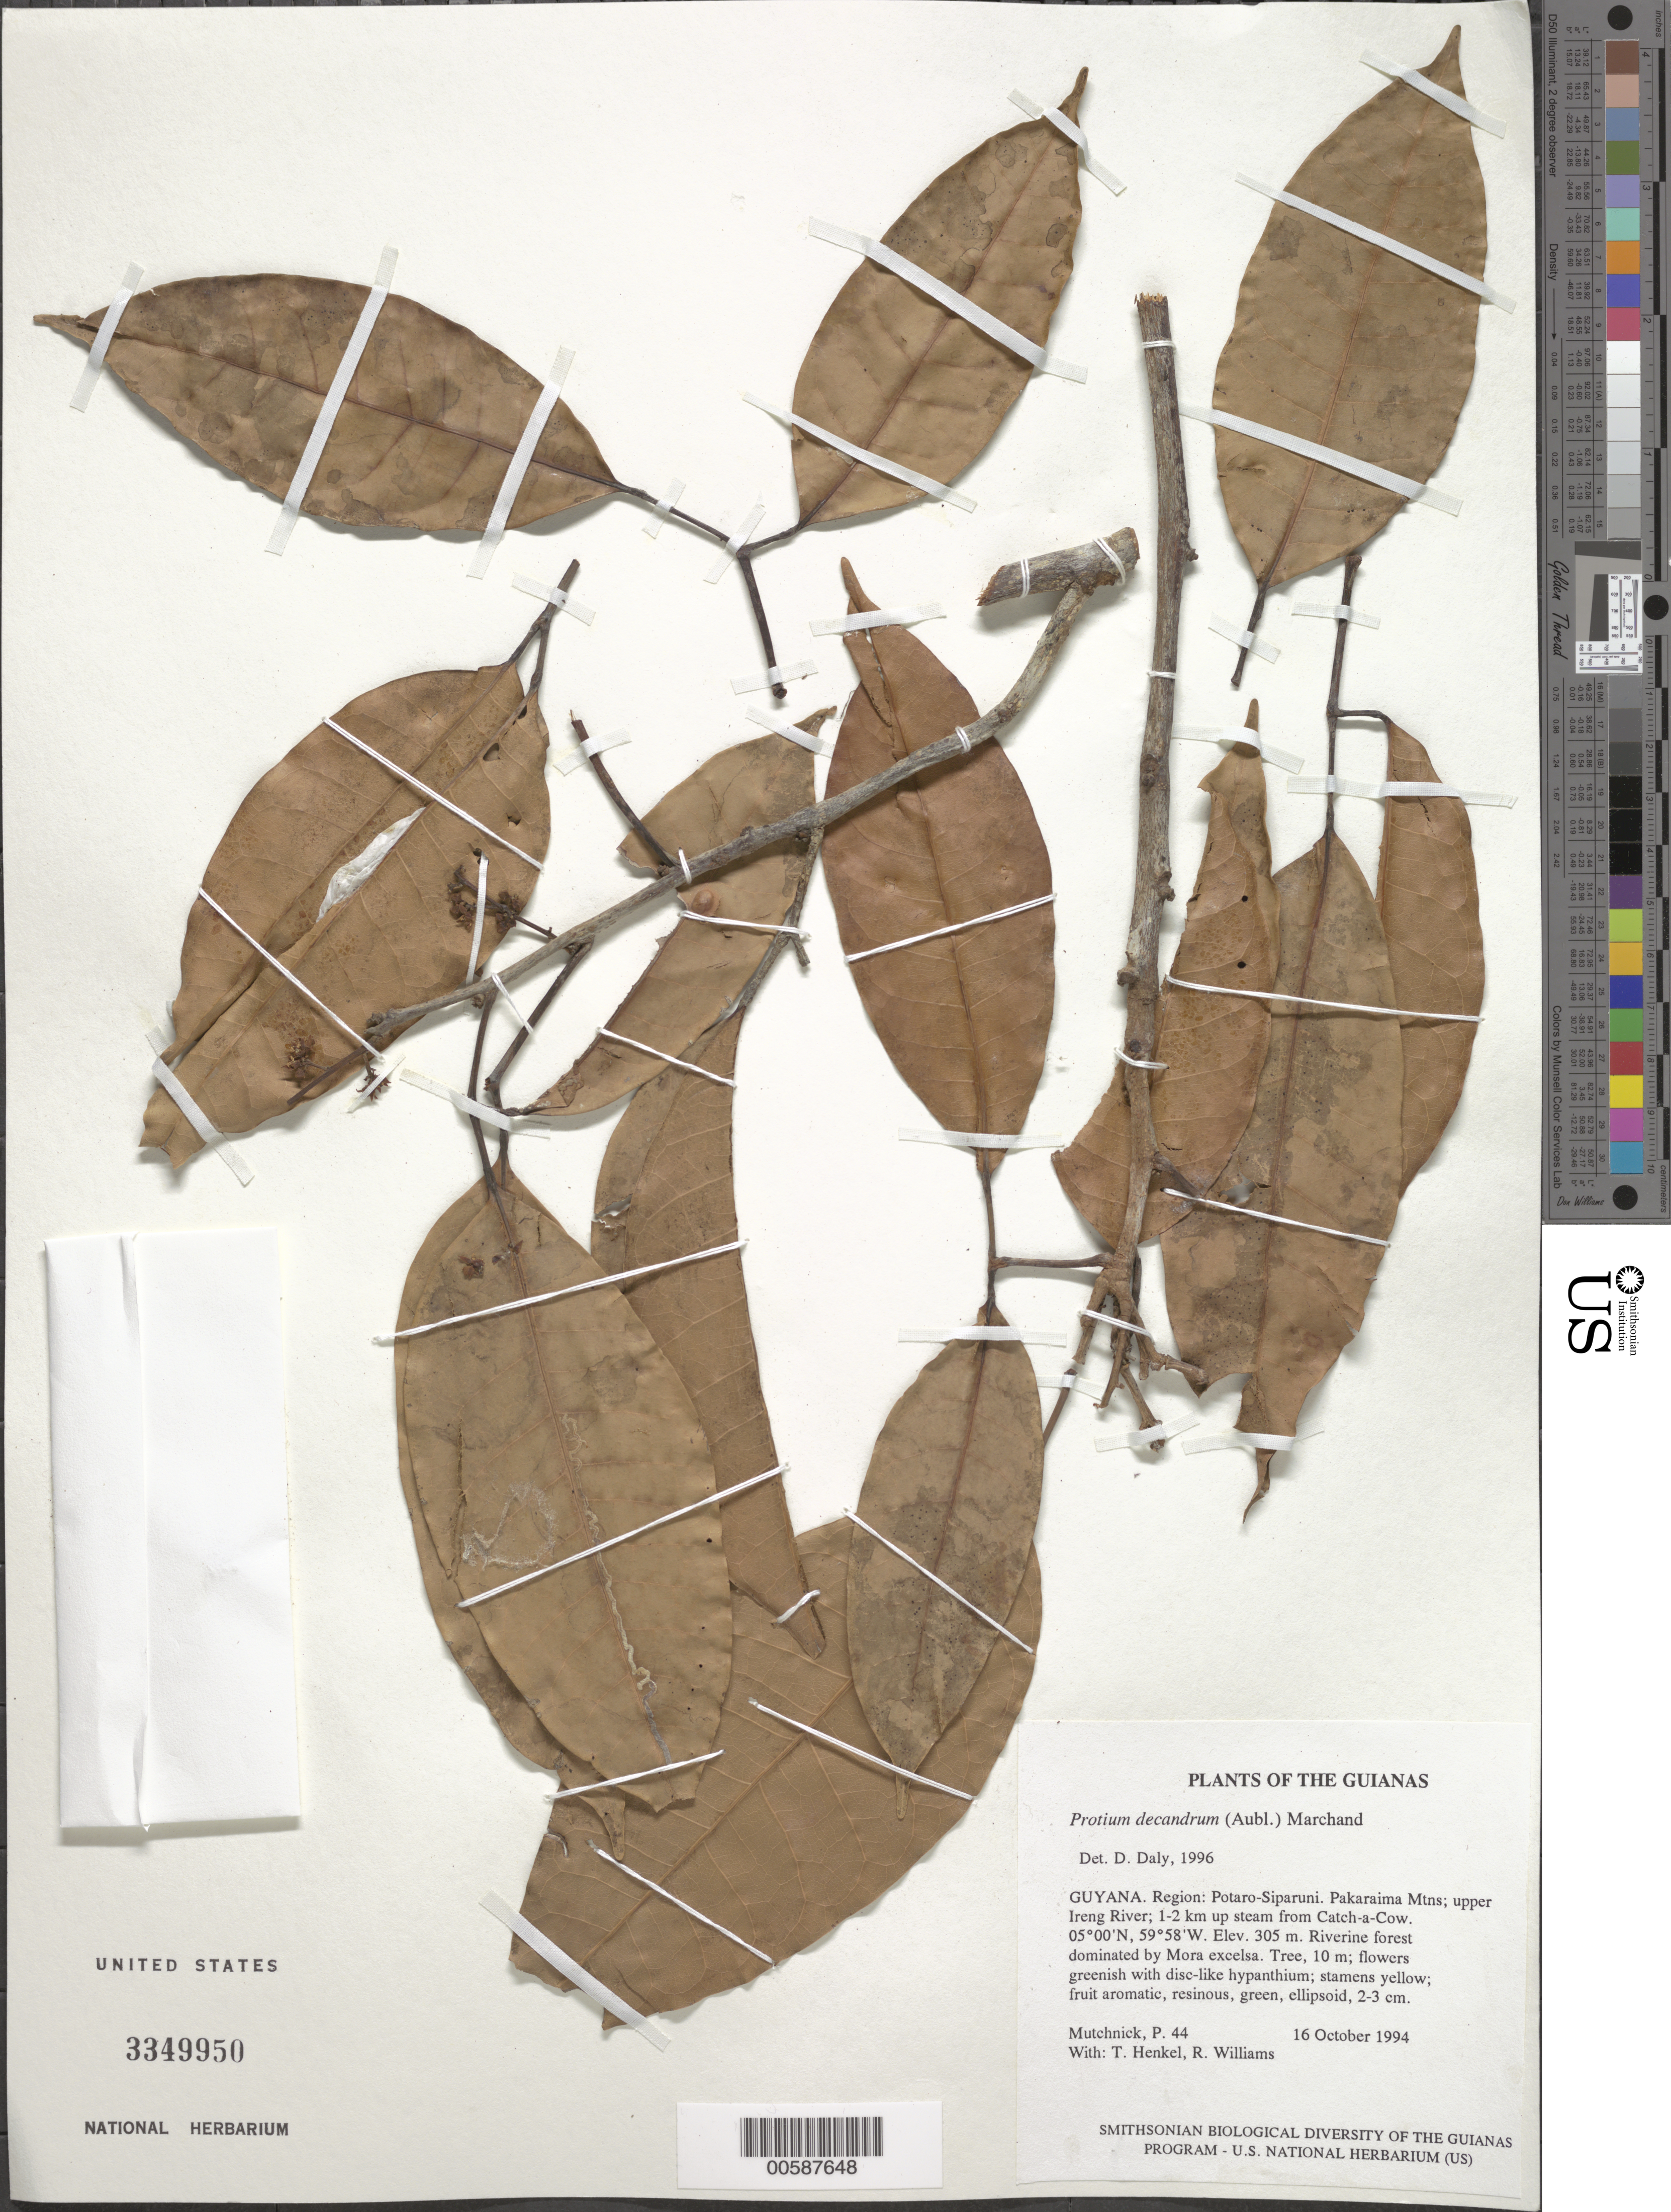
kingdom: Plantae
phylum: Tracheophyta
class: Magnoliopsida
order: Sapindales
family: Burseraceae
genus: Protium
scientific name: Protium decandrum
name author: (Aubl.) Marchand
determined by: Daly, D. C.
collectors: P. Mutchnick, T. Henkel & R. Williams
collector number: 44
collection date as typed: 16 October 1994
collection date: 1994-10-16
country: Guyana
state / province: Potaro-Siparuni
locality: Pakaraima Mtns; upper Ireng River; 1-2 km up stream from Catch-a-Cow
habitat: Riverine forest dominated by Mora excelsa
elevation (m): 305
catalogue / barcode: US 3349950